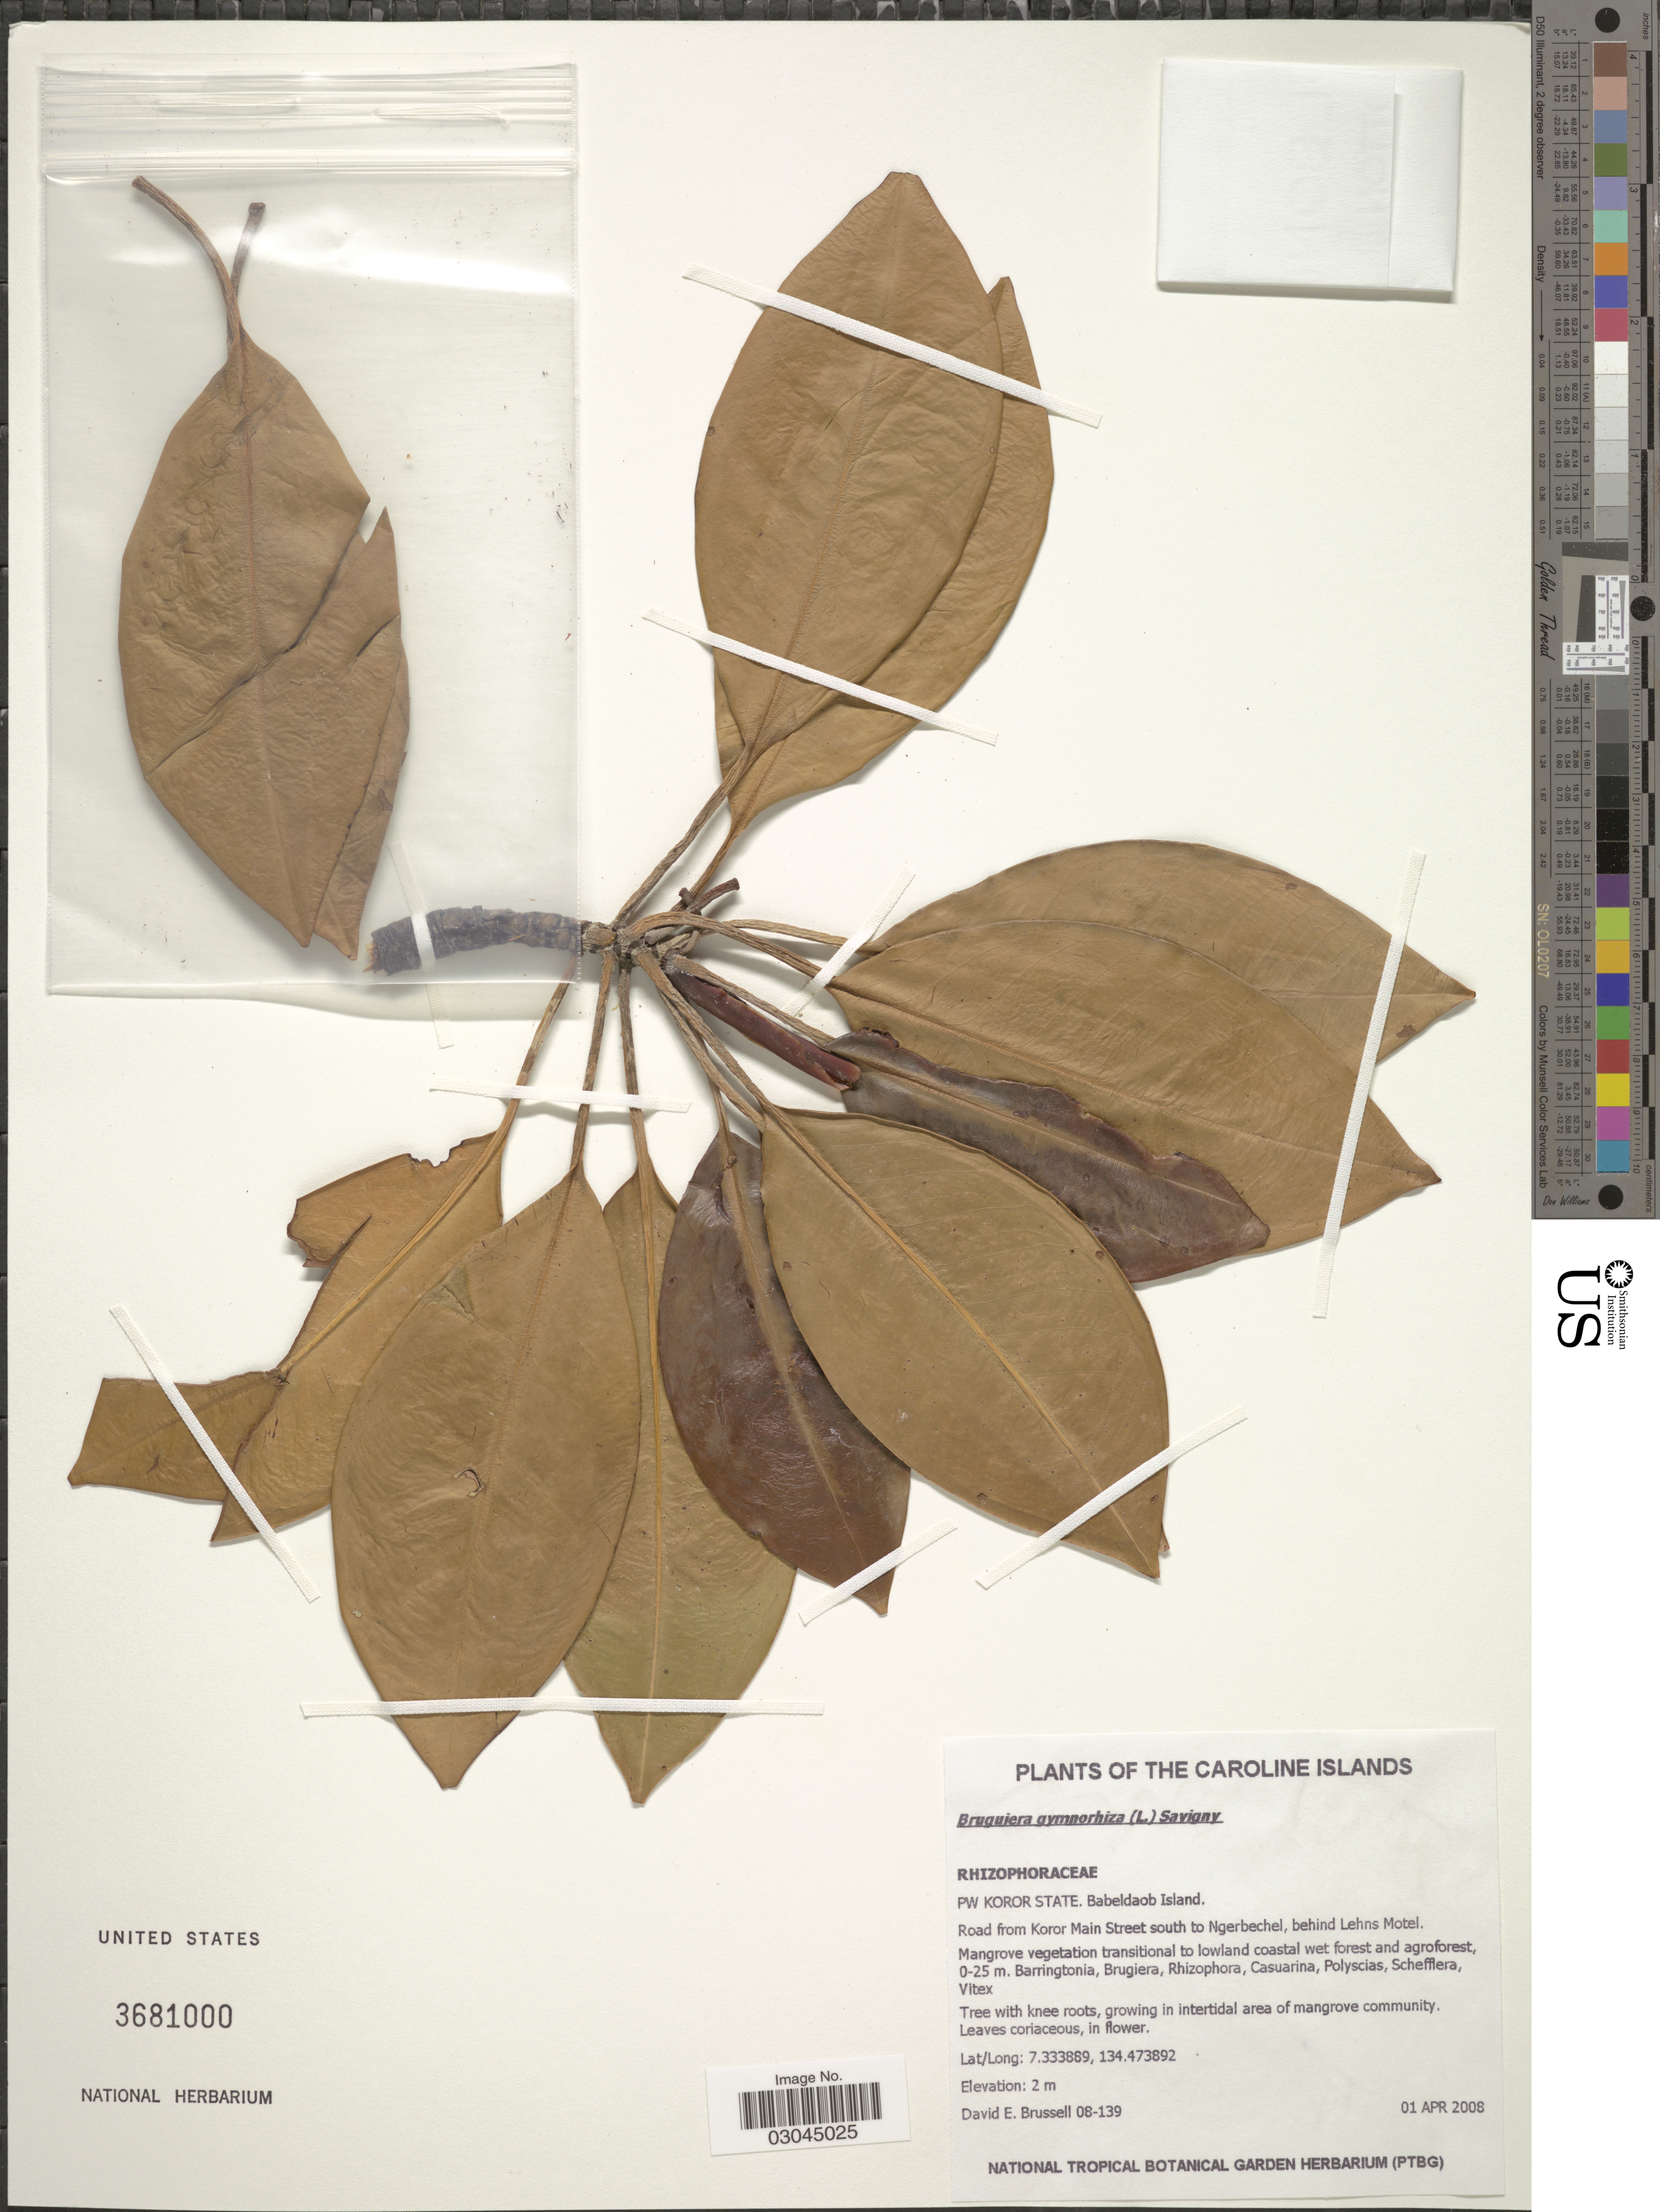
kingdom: Plantae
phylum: Tracheophyta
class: Magnoliopsida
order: Malpighiales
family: Rhizophoraceae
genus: Bruguiera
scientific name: Bruguiera gymnorhiza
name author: (L.) Savigny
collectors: D. Brussell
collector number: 08-139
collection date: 2008-04-01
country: Palau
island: Babeldaob [Babelthuap]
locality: The Caroline Islands, PW Koror State, Babeldaob Island, Road from Koror Main Street south to Ngerbechel, behind Lehns Motel.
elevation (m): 2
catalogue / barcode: US 3681000